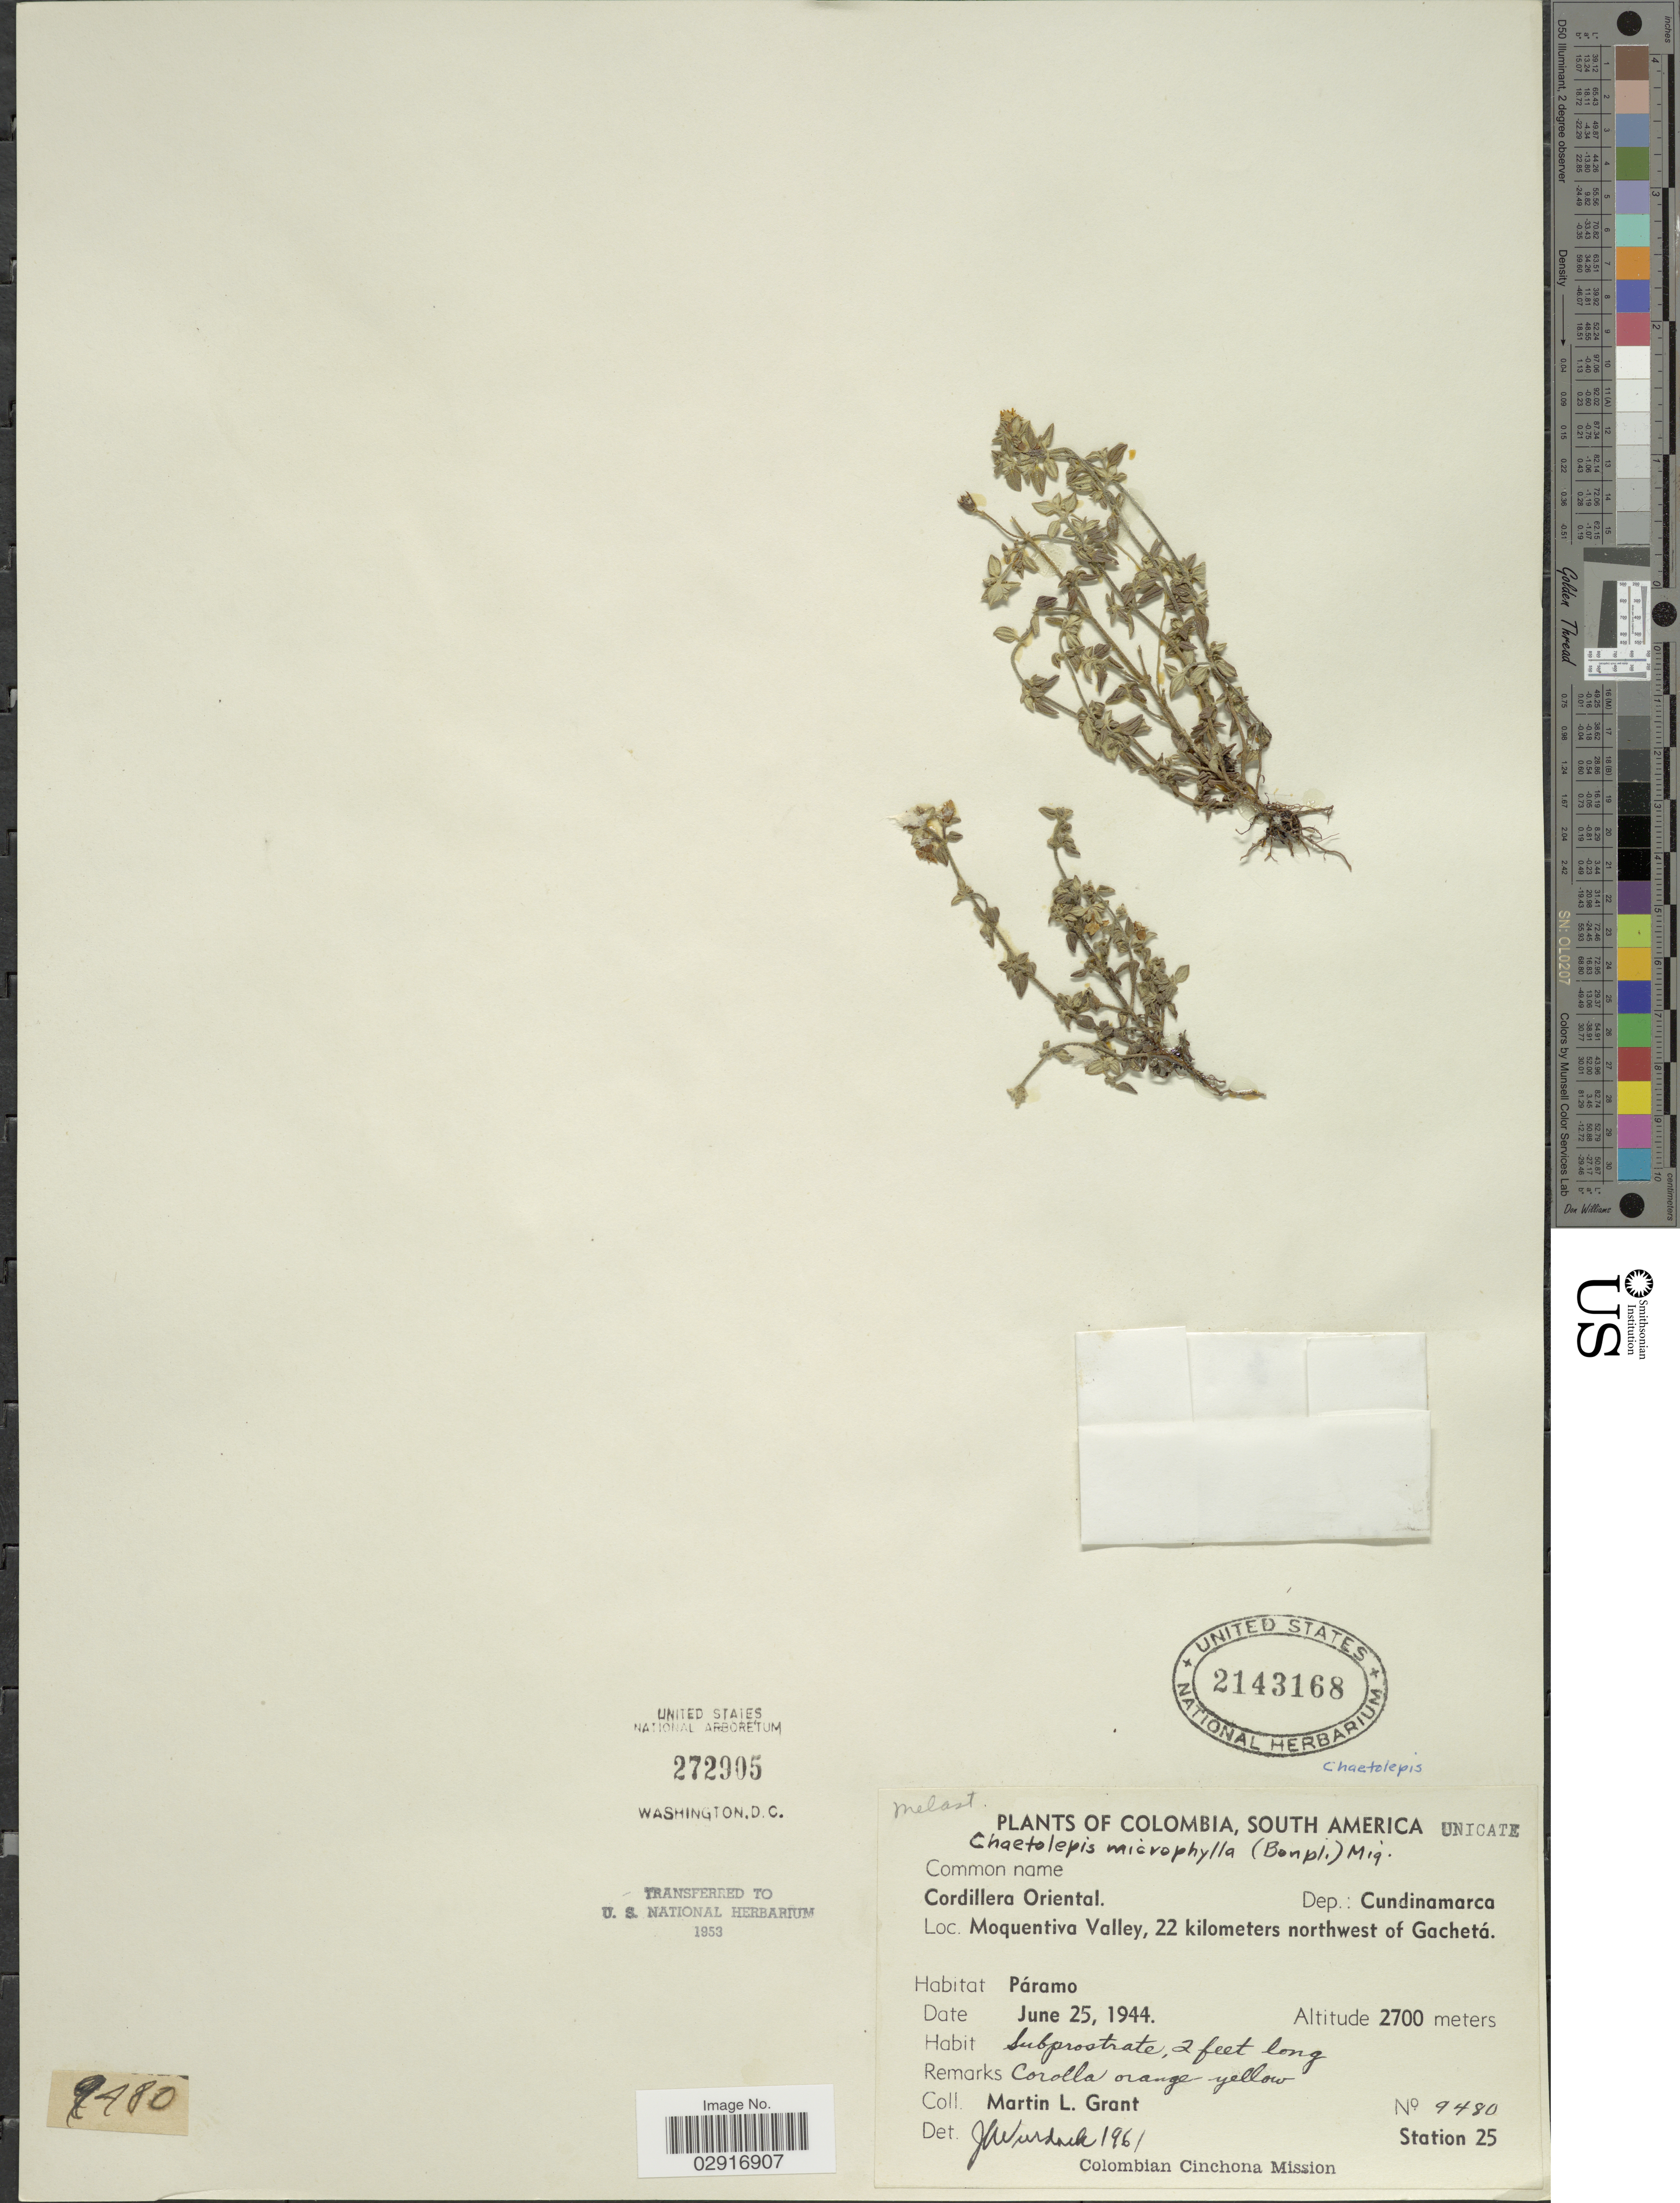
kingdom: Plantae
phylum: Tracheophyta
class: Magnoliopsida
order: Myrtales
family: Melastomataceae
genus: Chaetolepis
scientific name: Chaetolepis microphylla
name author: (Bonpl.) Miq.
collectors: M. L. Grant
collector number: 9480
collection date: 1944-06-25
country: Colombia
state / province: Cundinamarca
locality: Cordillera Oriental. Dep.: Cundinamarca. Moquentiva Valley, 22 kilometers northwest of Gachetá. Páramo.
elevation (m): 2700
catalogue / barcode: US 2143168